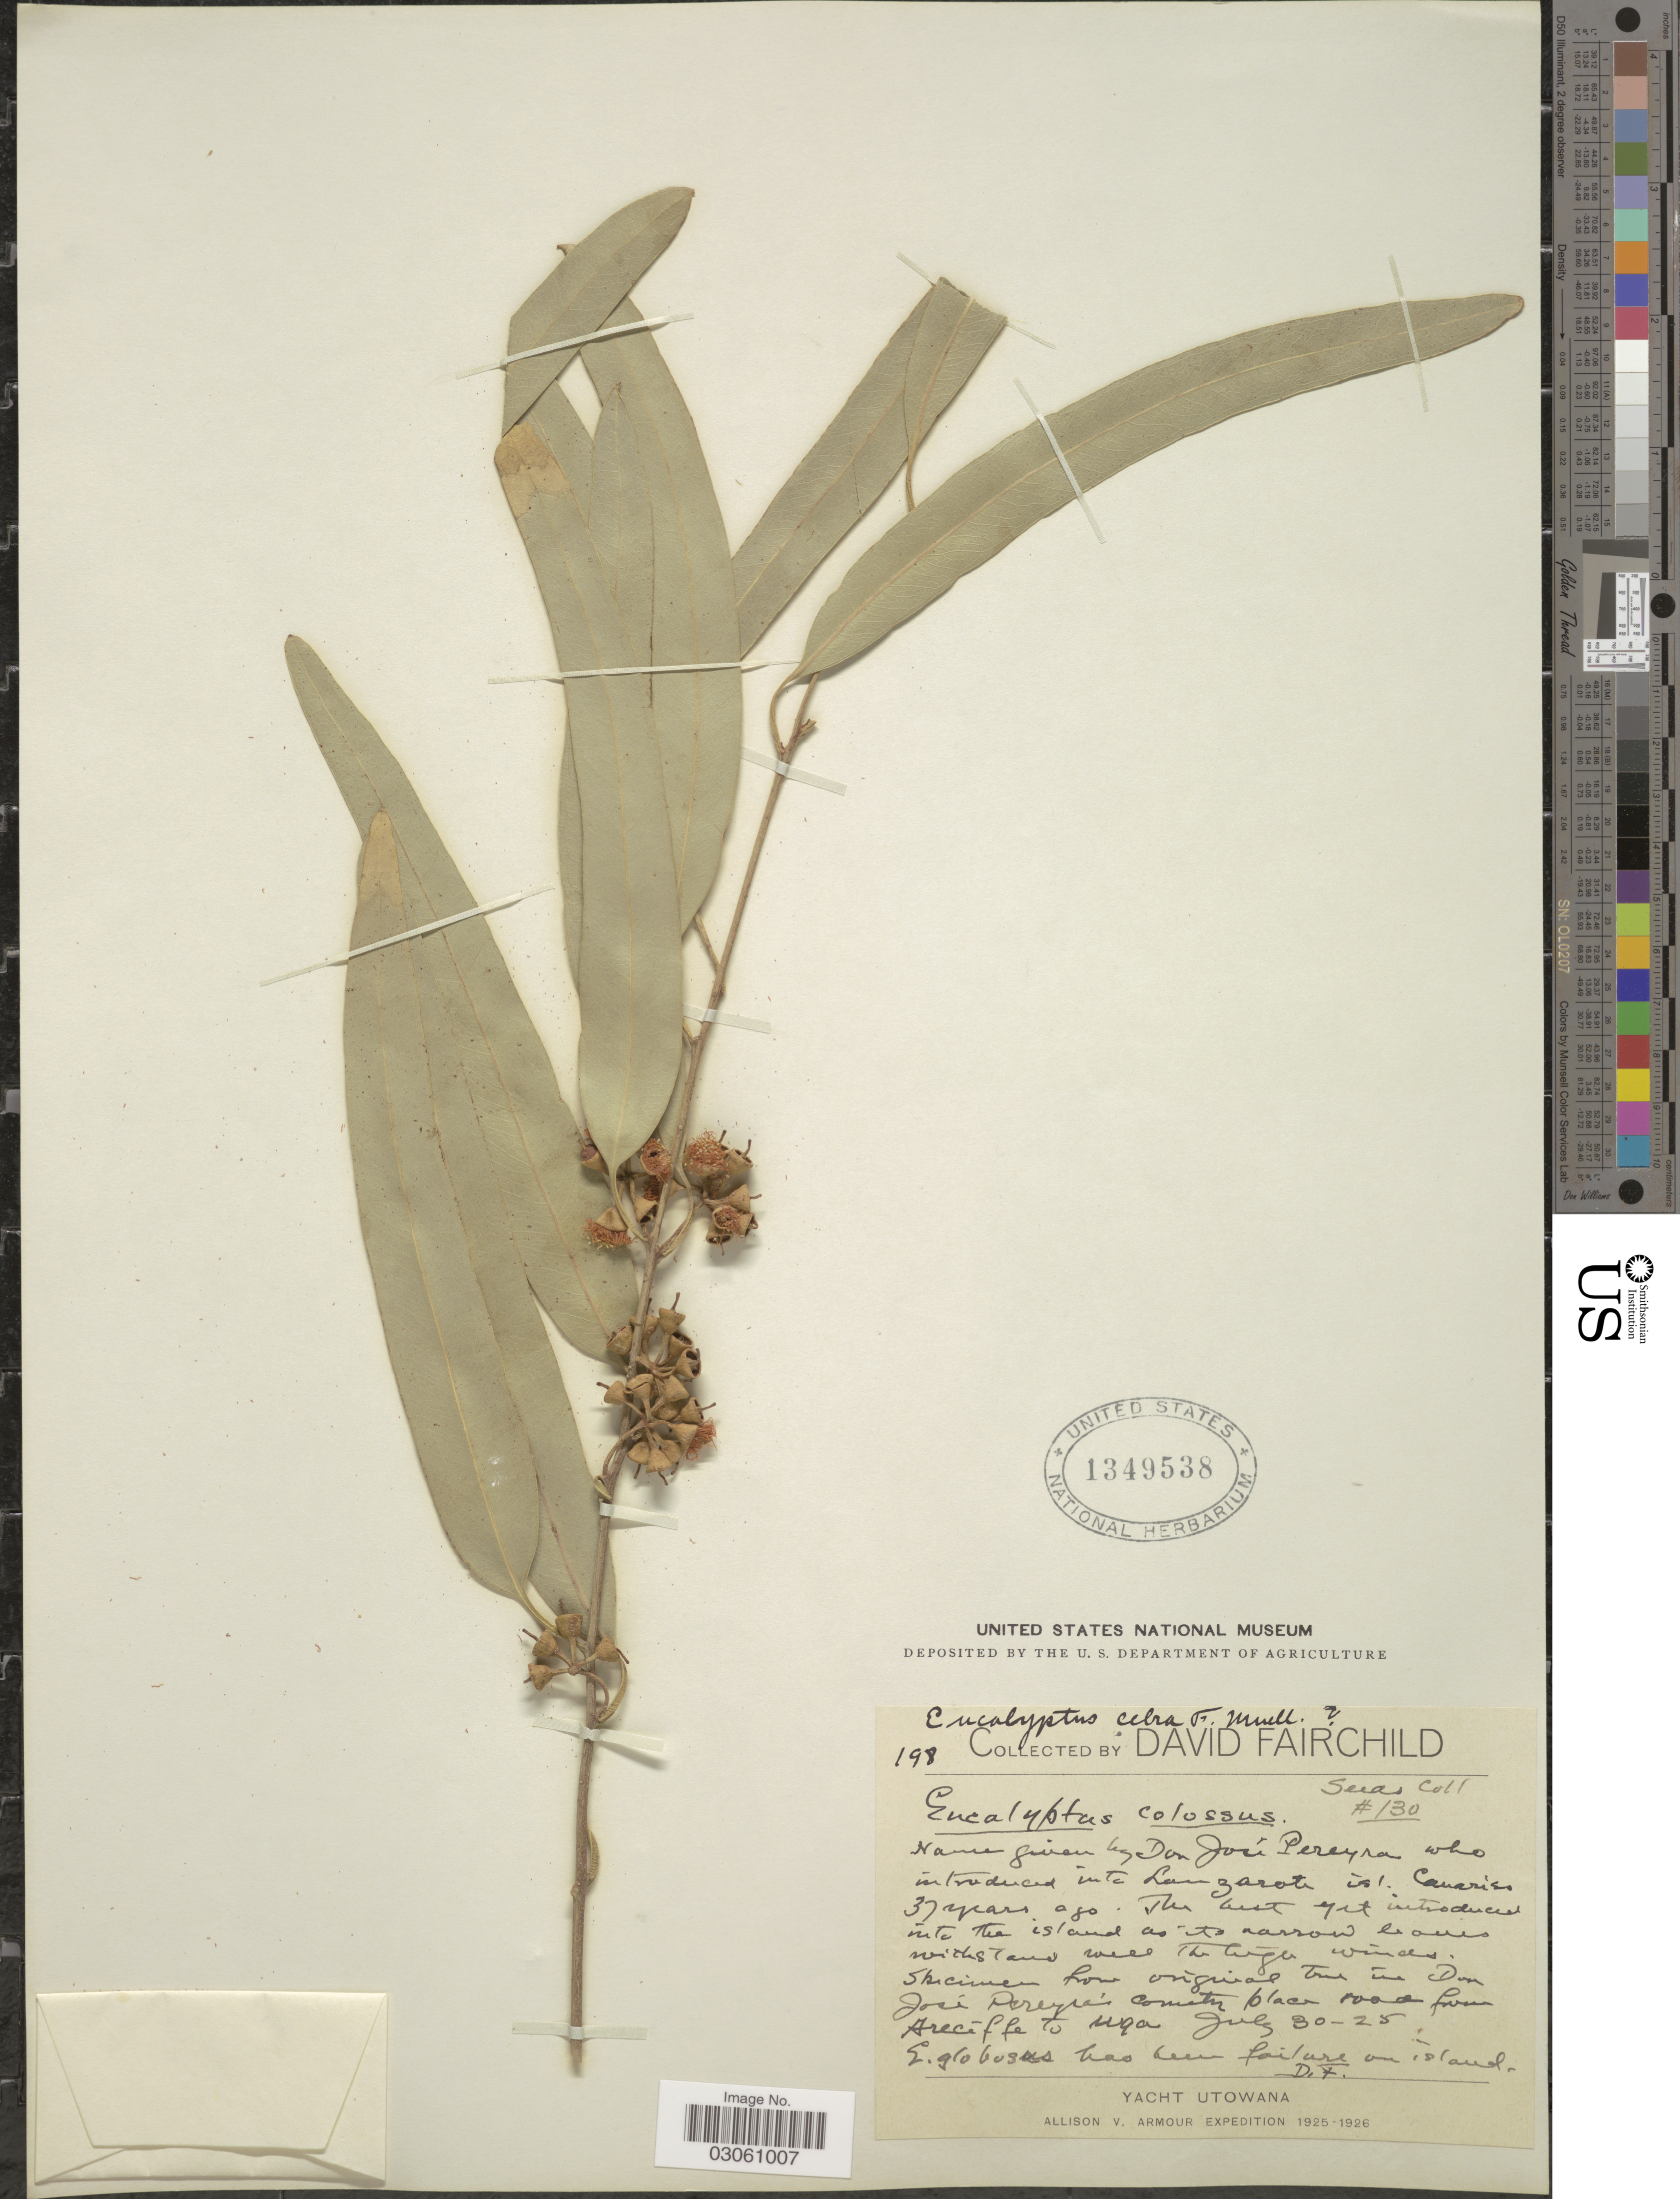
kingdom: Plantae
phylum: Tracheophyta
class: Magnoliopsida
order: Myrtales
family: Myrtaceae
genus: Eucalyptus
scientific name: Eucalyptus colossus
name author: Maiden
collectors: D. Fairchild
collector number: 198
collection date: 1925-07-30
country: Spain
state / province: Canarias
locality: Lanzarote. Somewhere along road from Arreciffe to Uga.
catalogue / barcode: US 1349538